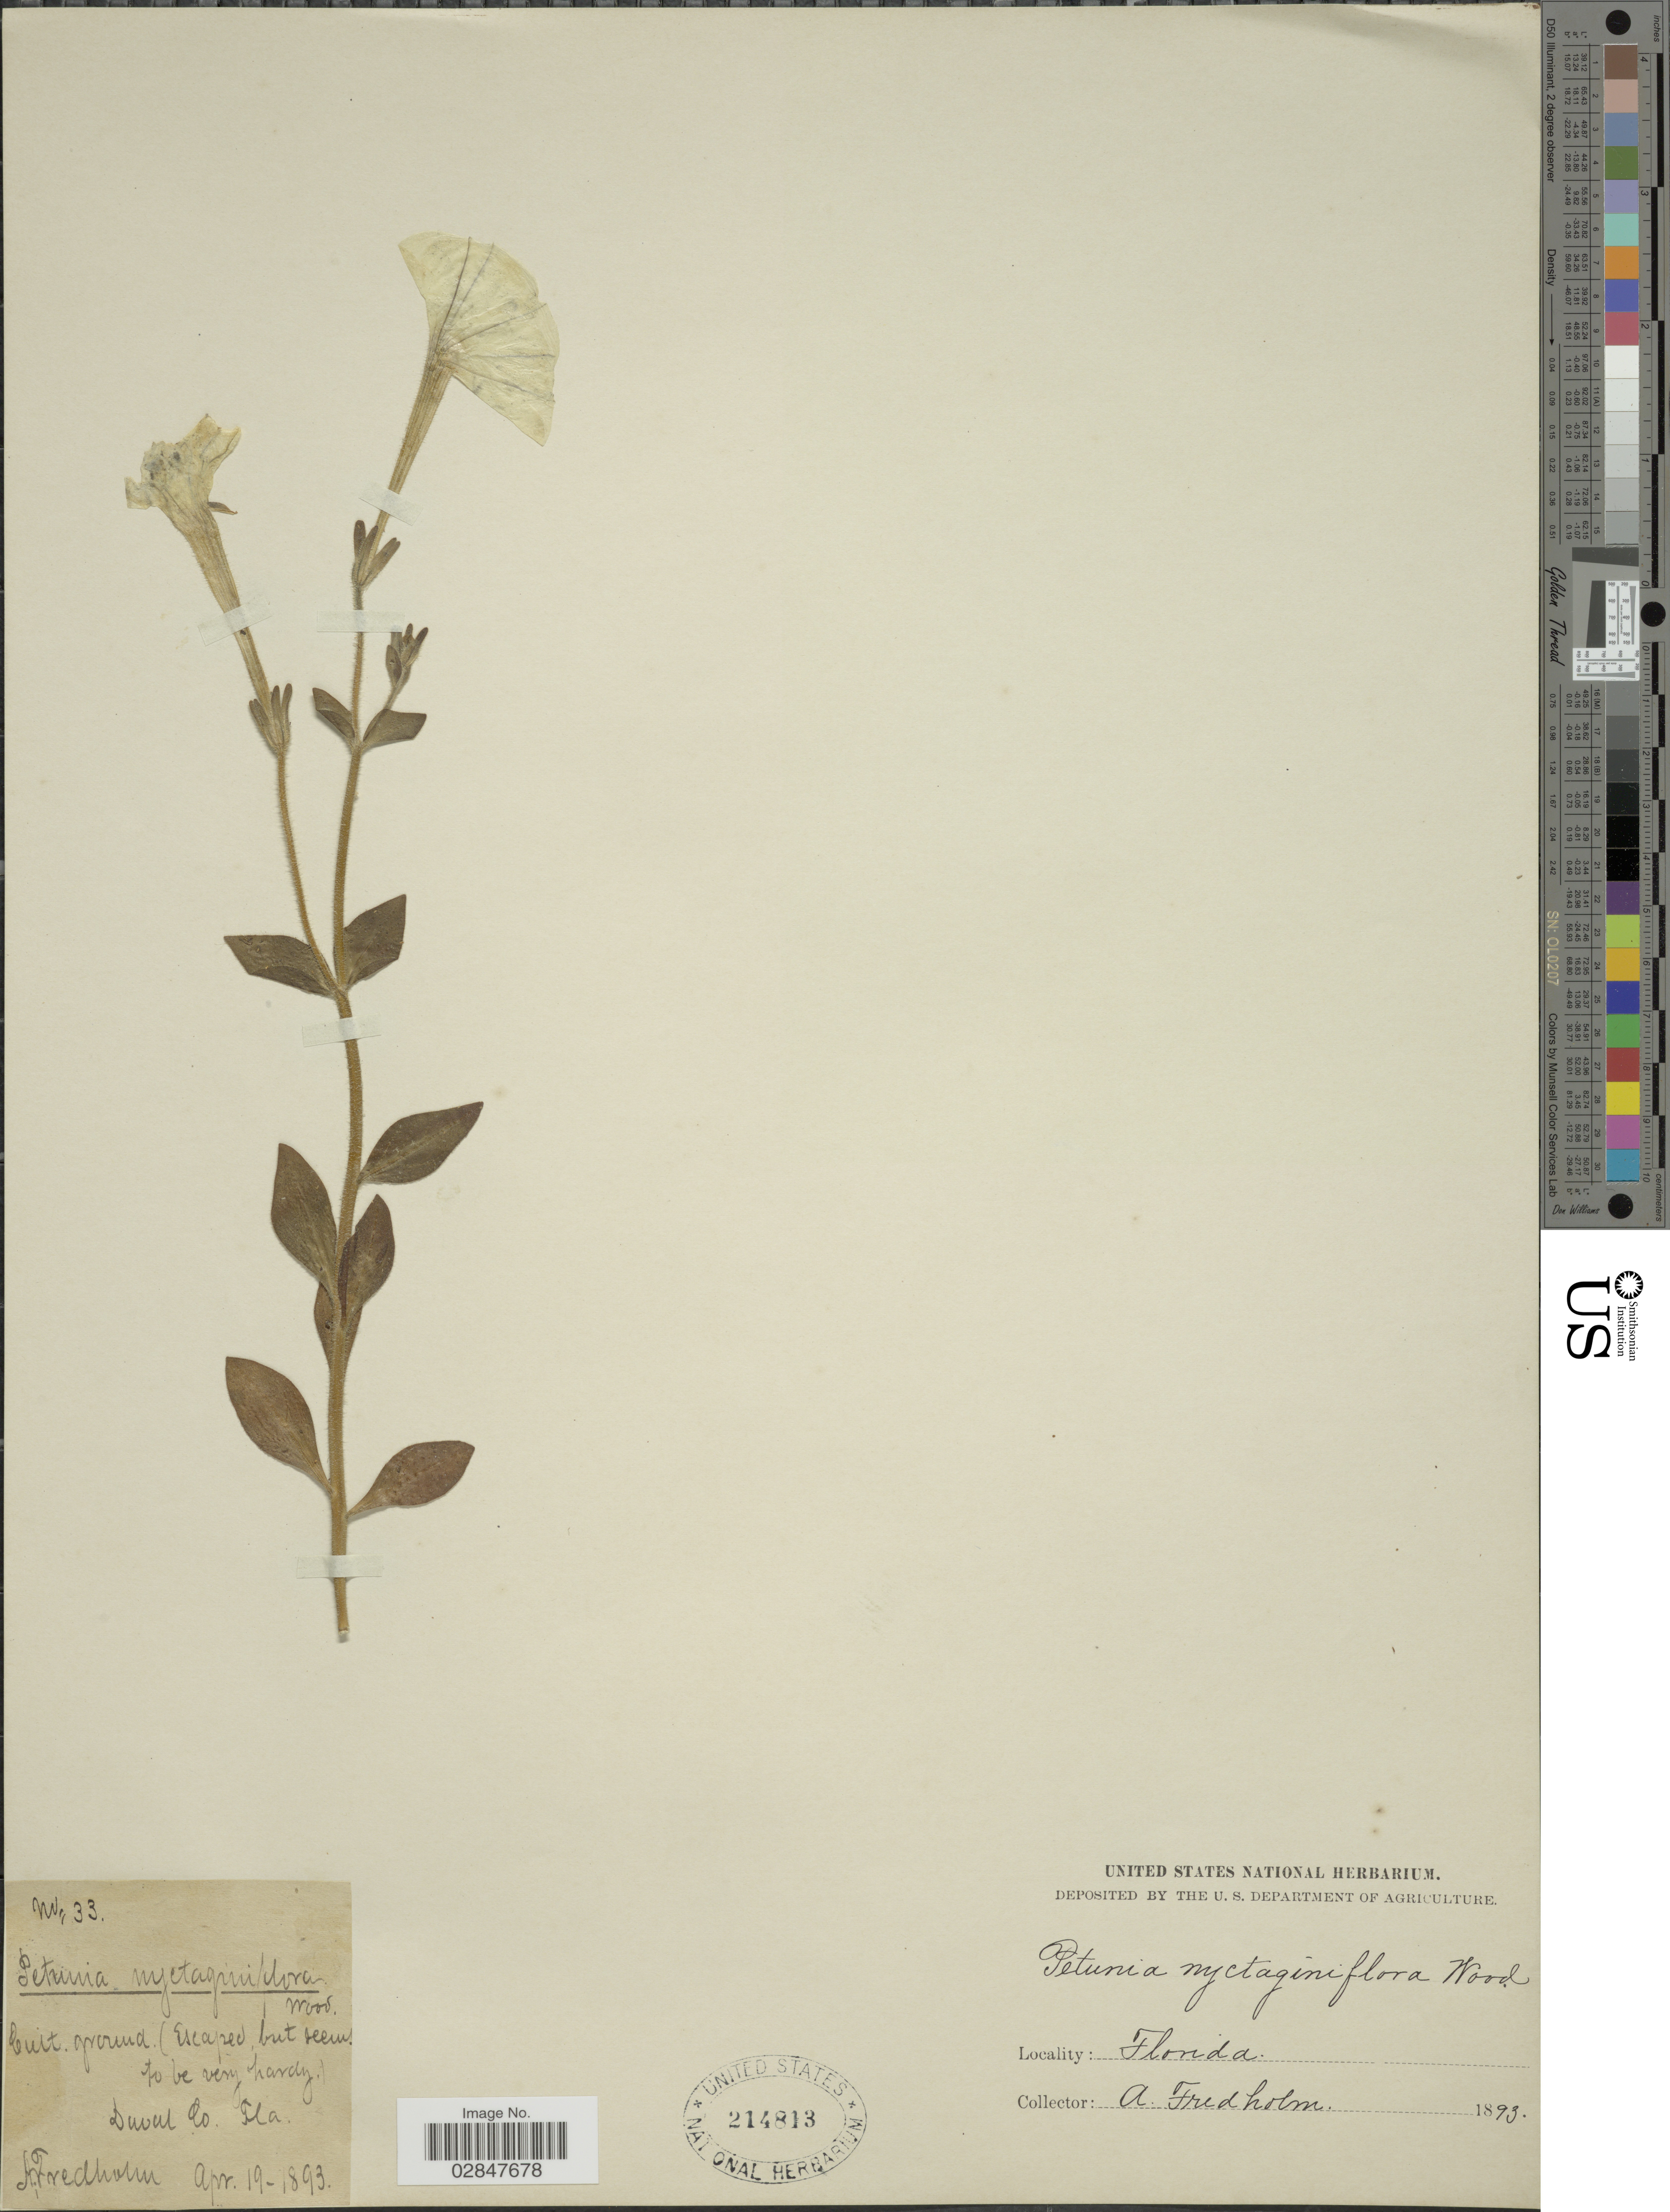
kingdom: Plantae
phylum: Tracheophyta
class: Magnoliopsida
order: Solanales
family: Solanaceae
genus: Petunia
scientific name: Petunia axillaris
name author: (Lam.) Britton, Stearns & Poggenb.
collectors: A. Fredholm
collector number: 33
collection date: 1893-04-19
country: United States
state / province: Florida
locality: Duval Co.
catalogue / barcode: US 214813